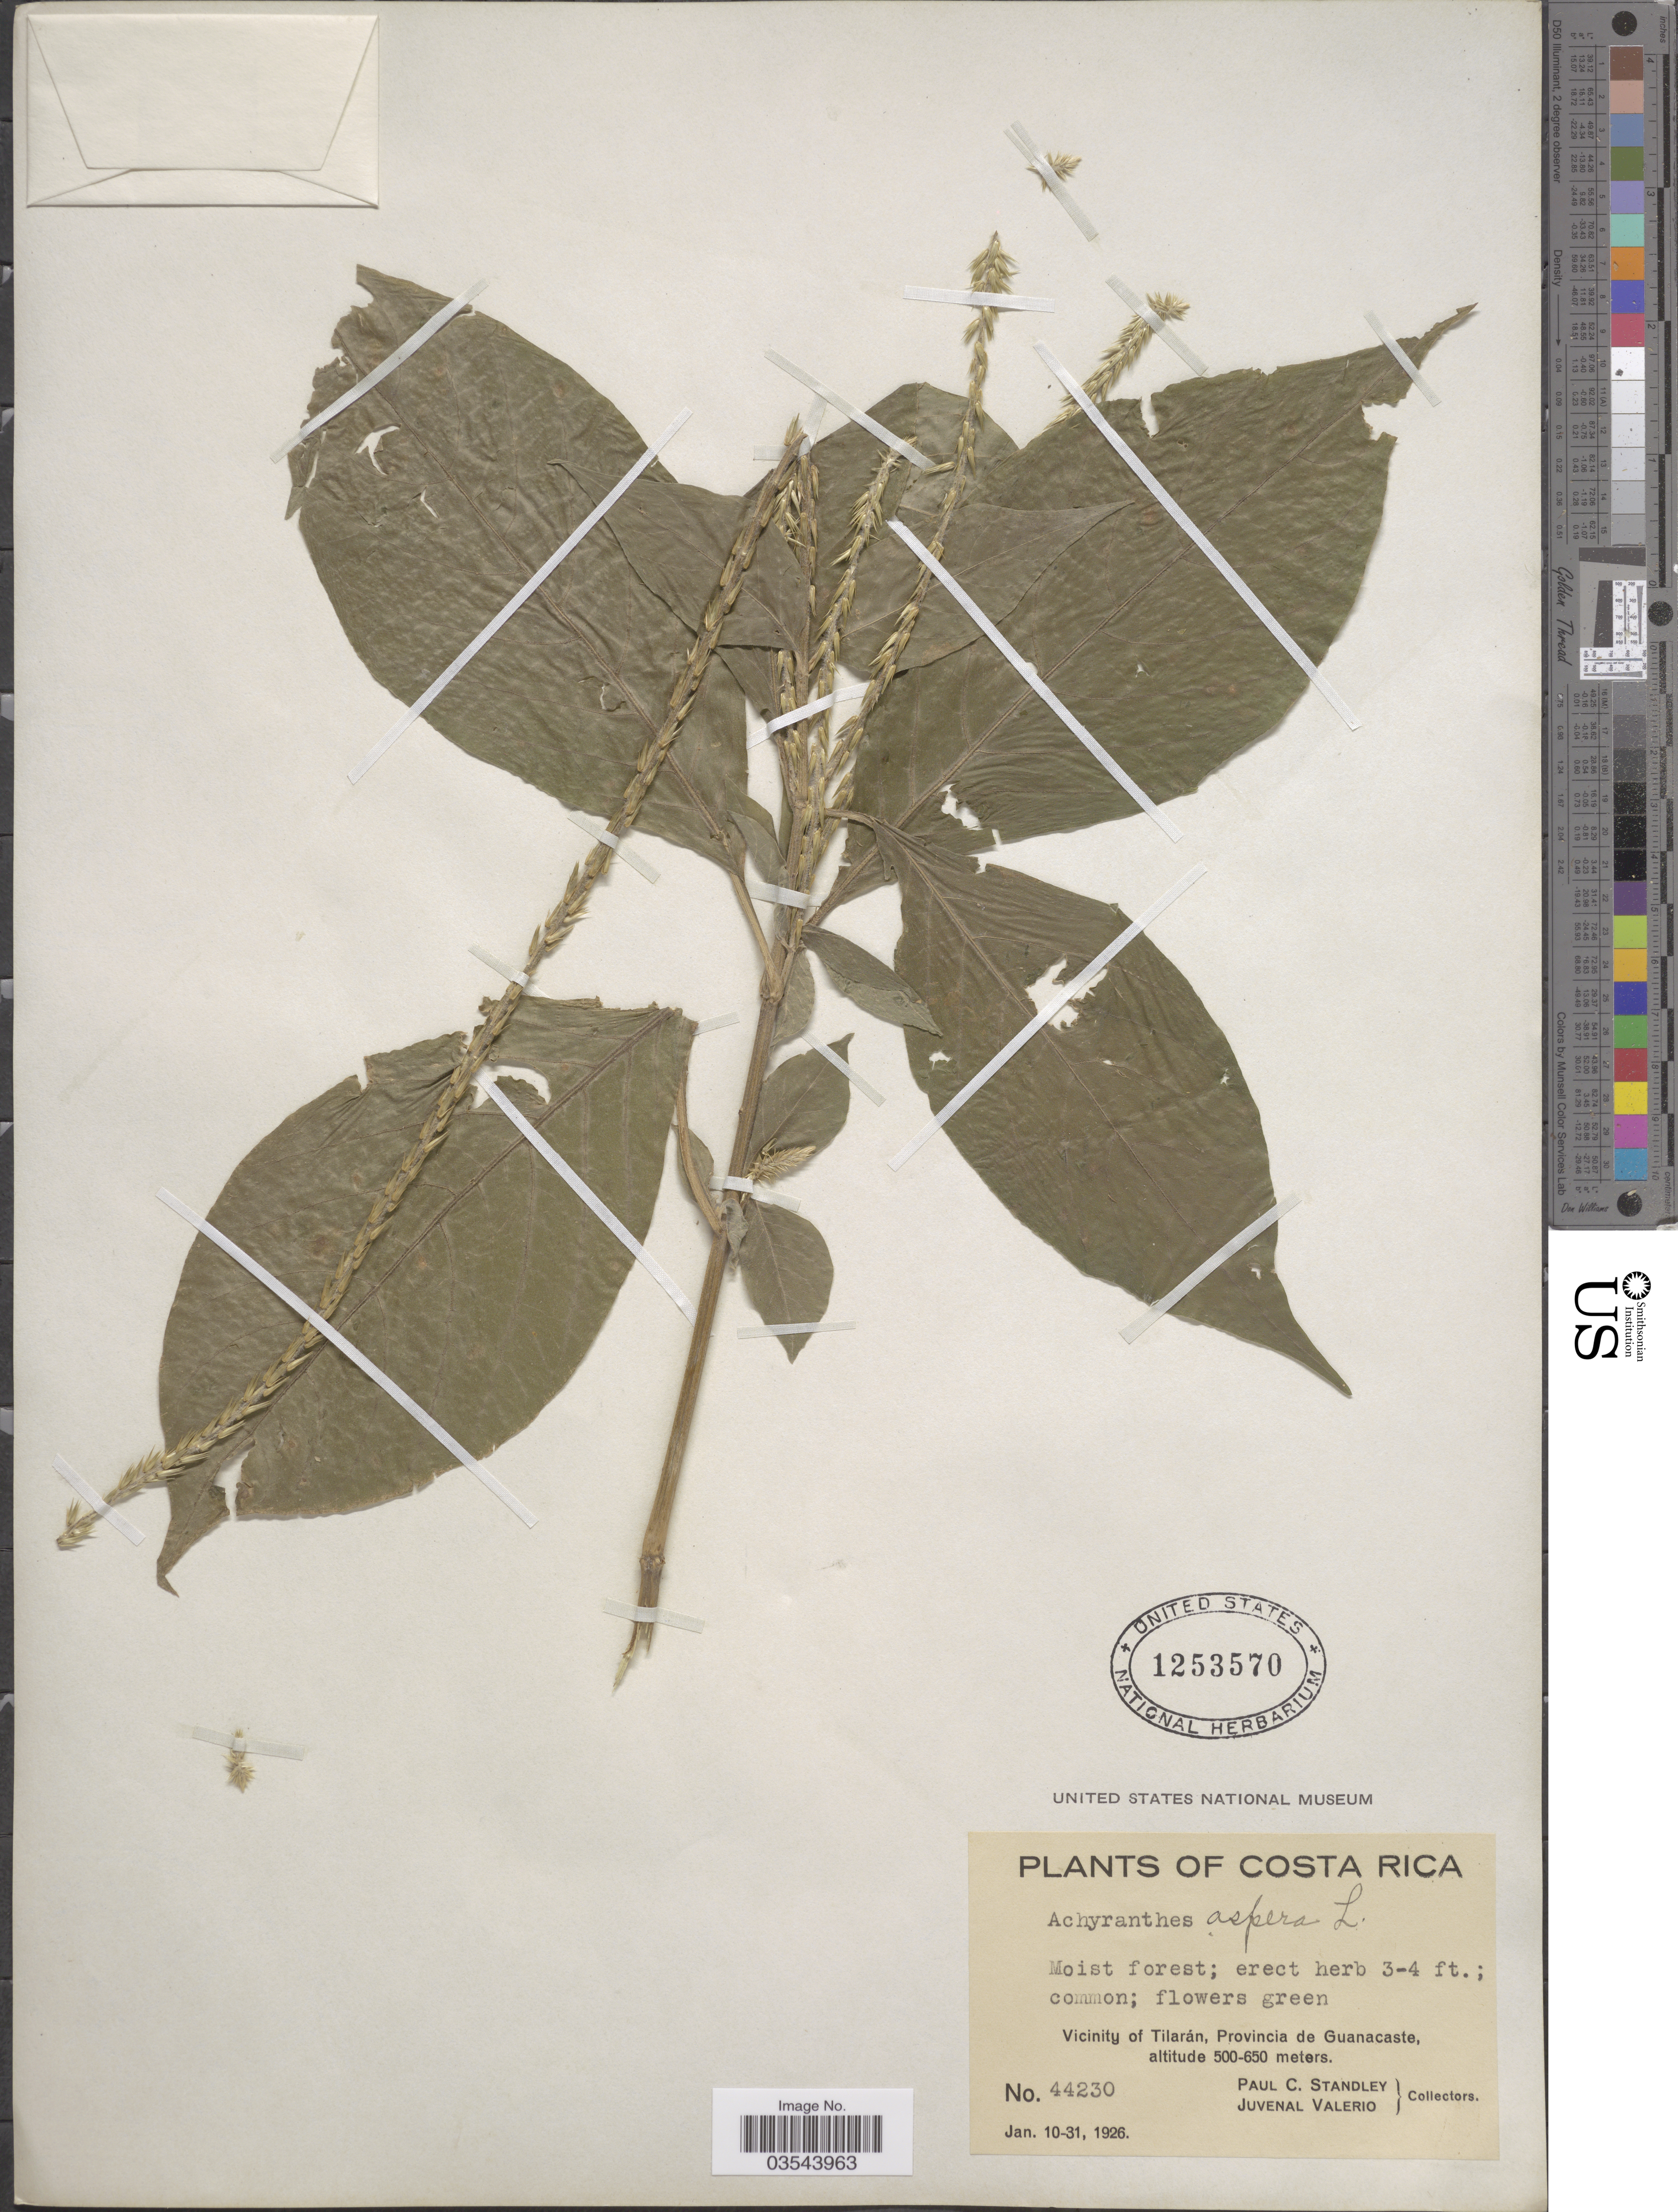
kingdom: Plantae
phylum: Tracheophyta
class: Magnoliopsida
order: Caryophyllales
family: Amaranthaceae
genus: Achyranthes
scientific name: Achyranthes aspera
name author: L.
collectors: P. C. Standley & J. Valerio R.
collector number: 44230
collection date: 1926-01-10/1926-01-31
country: Costa Rica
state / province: Guanacaste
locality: Vicinity of Tilarán.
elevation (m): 500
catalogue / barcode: US 1253570